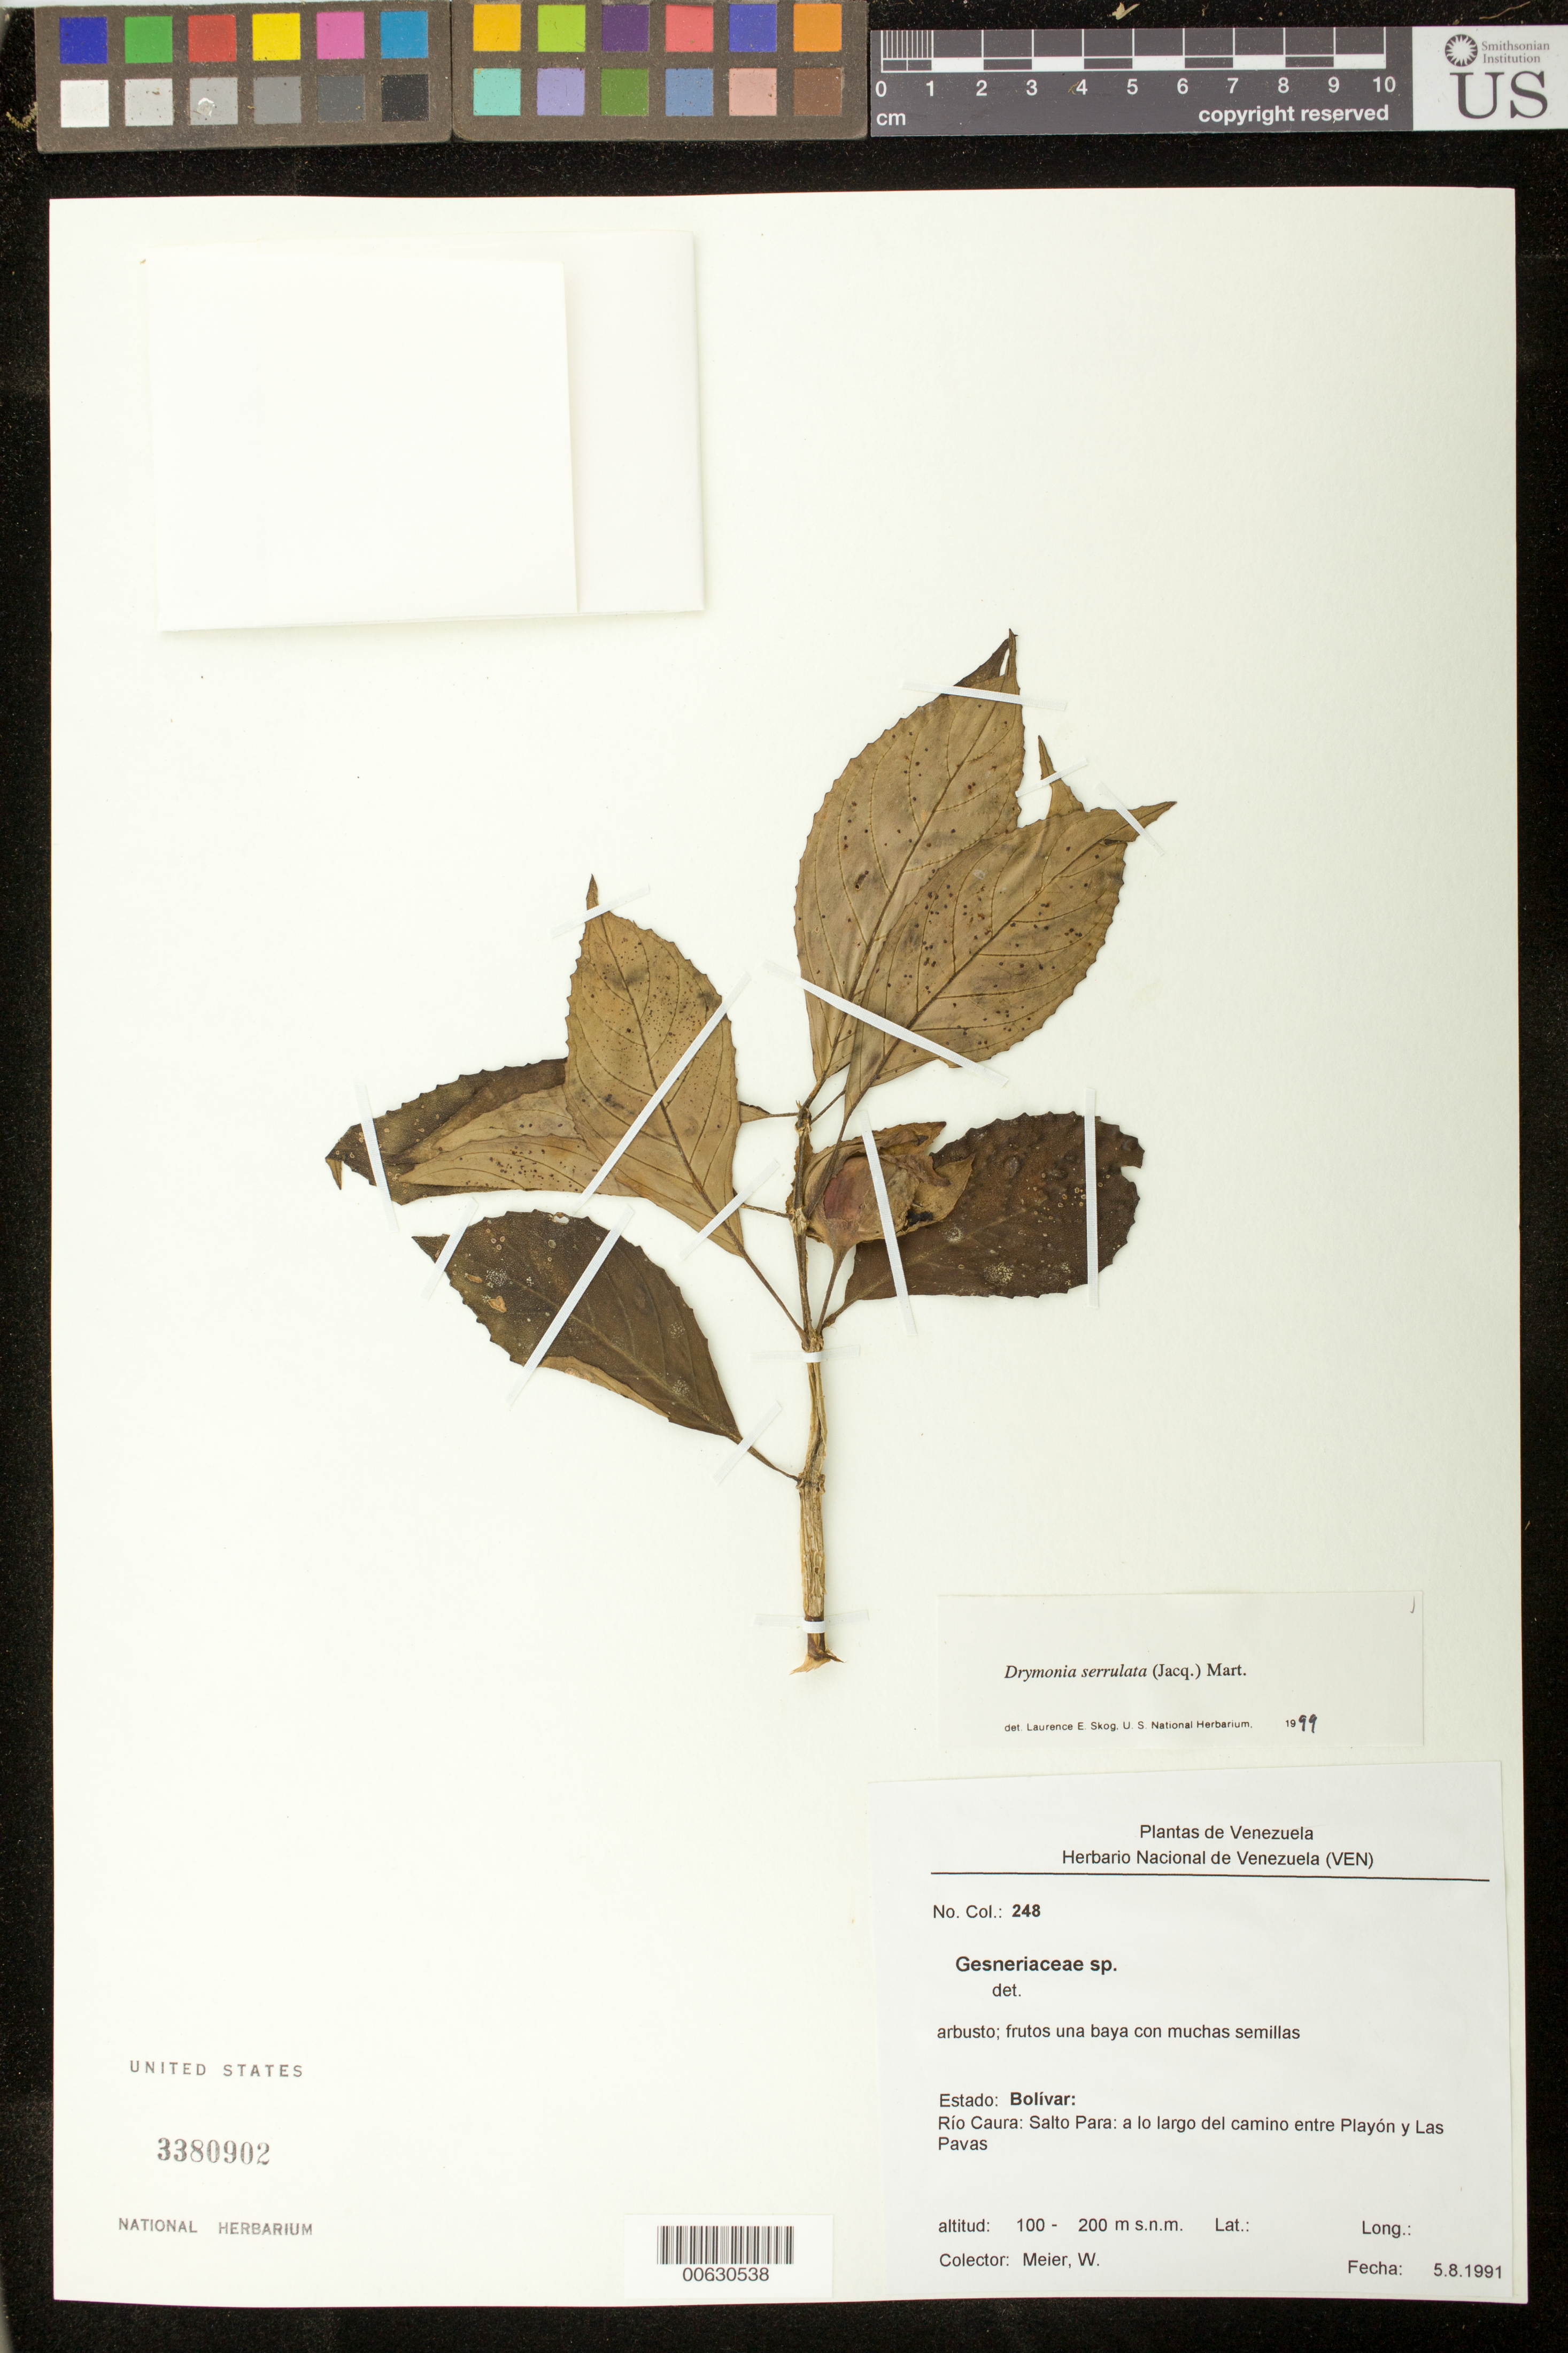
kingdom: Plantae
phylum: Tracheophyta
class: Magnoliopsida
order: Lamiales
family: Gesneriaceae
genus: Drymonia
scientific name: Drymonia serrulata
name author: (Jacq.) Mart.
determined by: Skog, Laurence E.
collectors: W. Meier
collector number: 248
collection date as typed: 05 Aug 1991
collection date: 1991-08-05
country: Venezuela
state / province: Bolívar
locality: Río Caura: Salto Para: a lo largo del camino entre Playón y Las Pavas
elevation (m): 100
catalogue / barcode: US 3380902